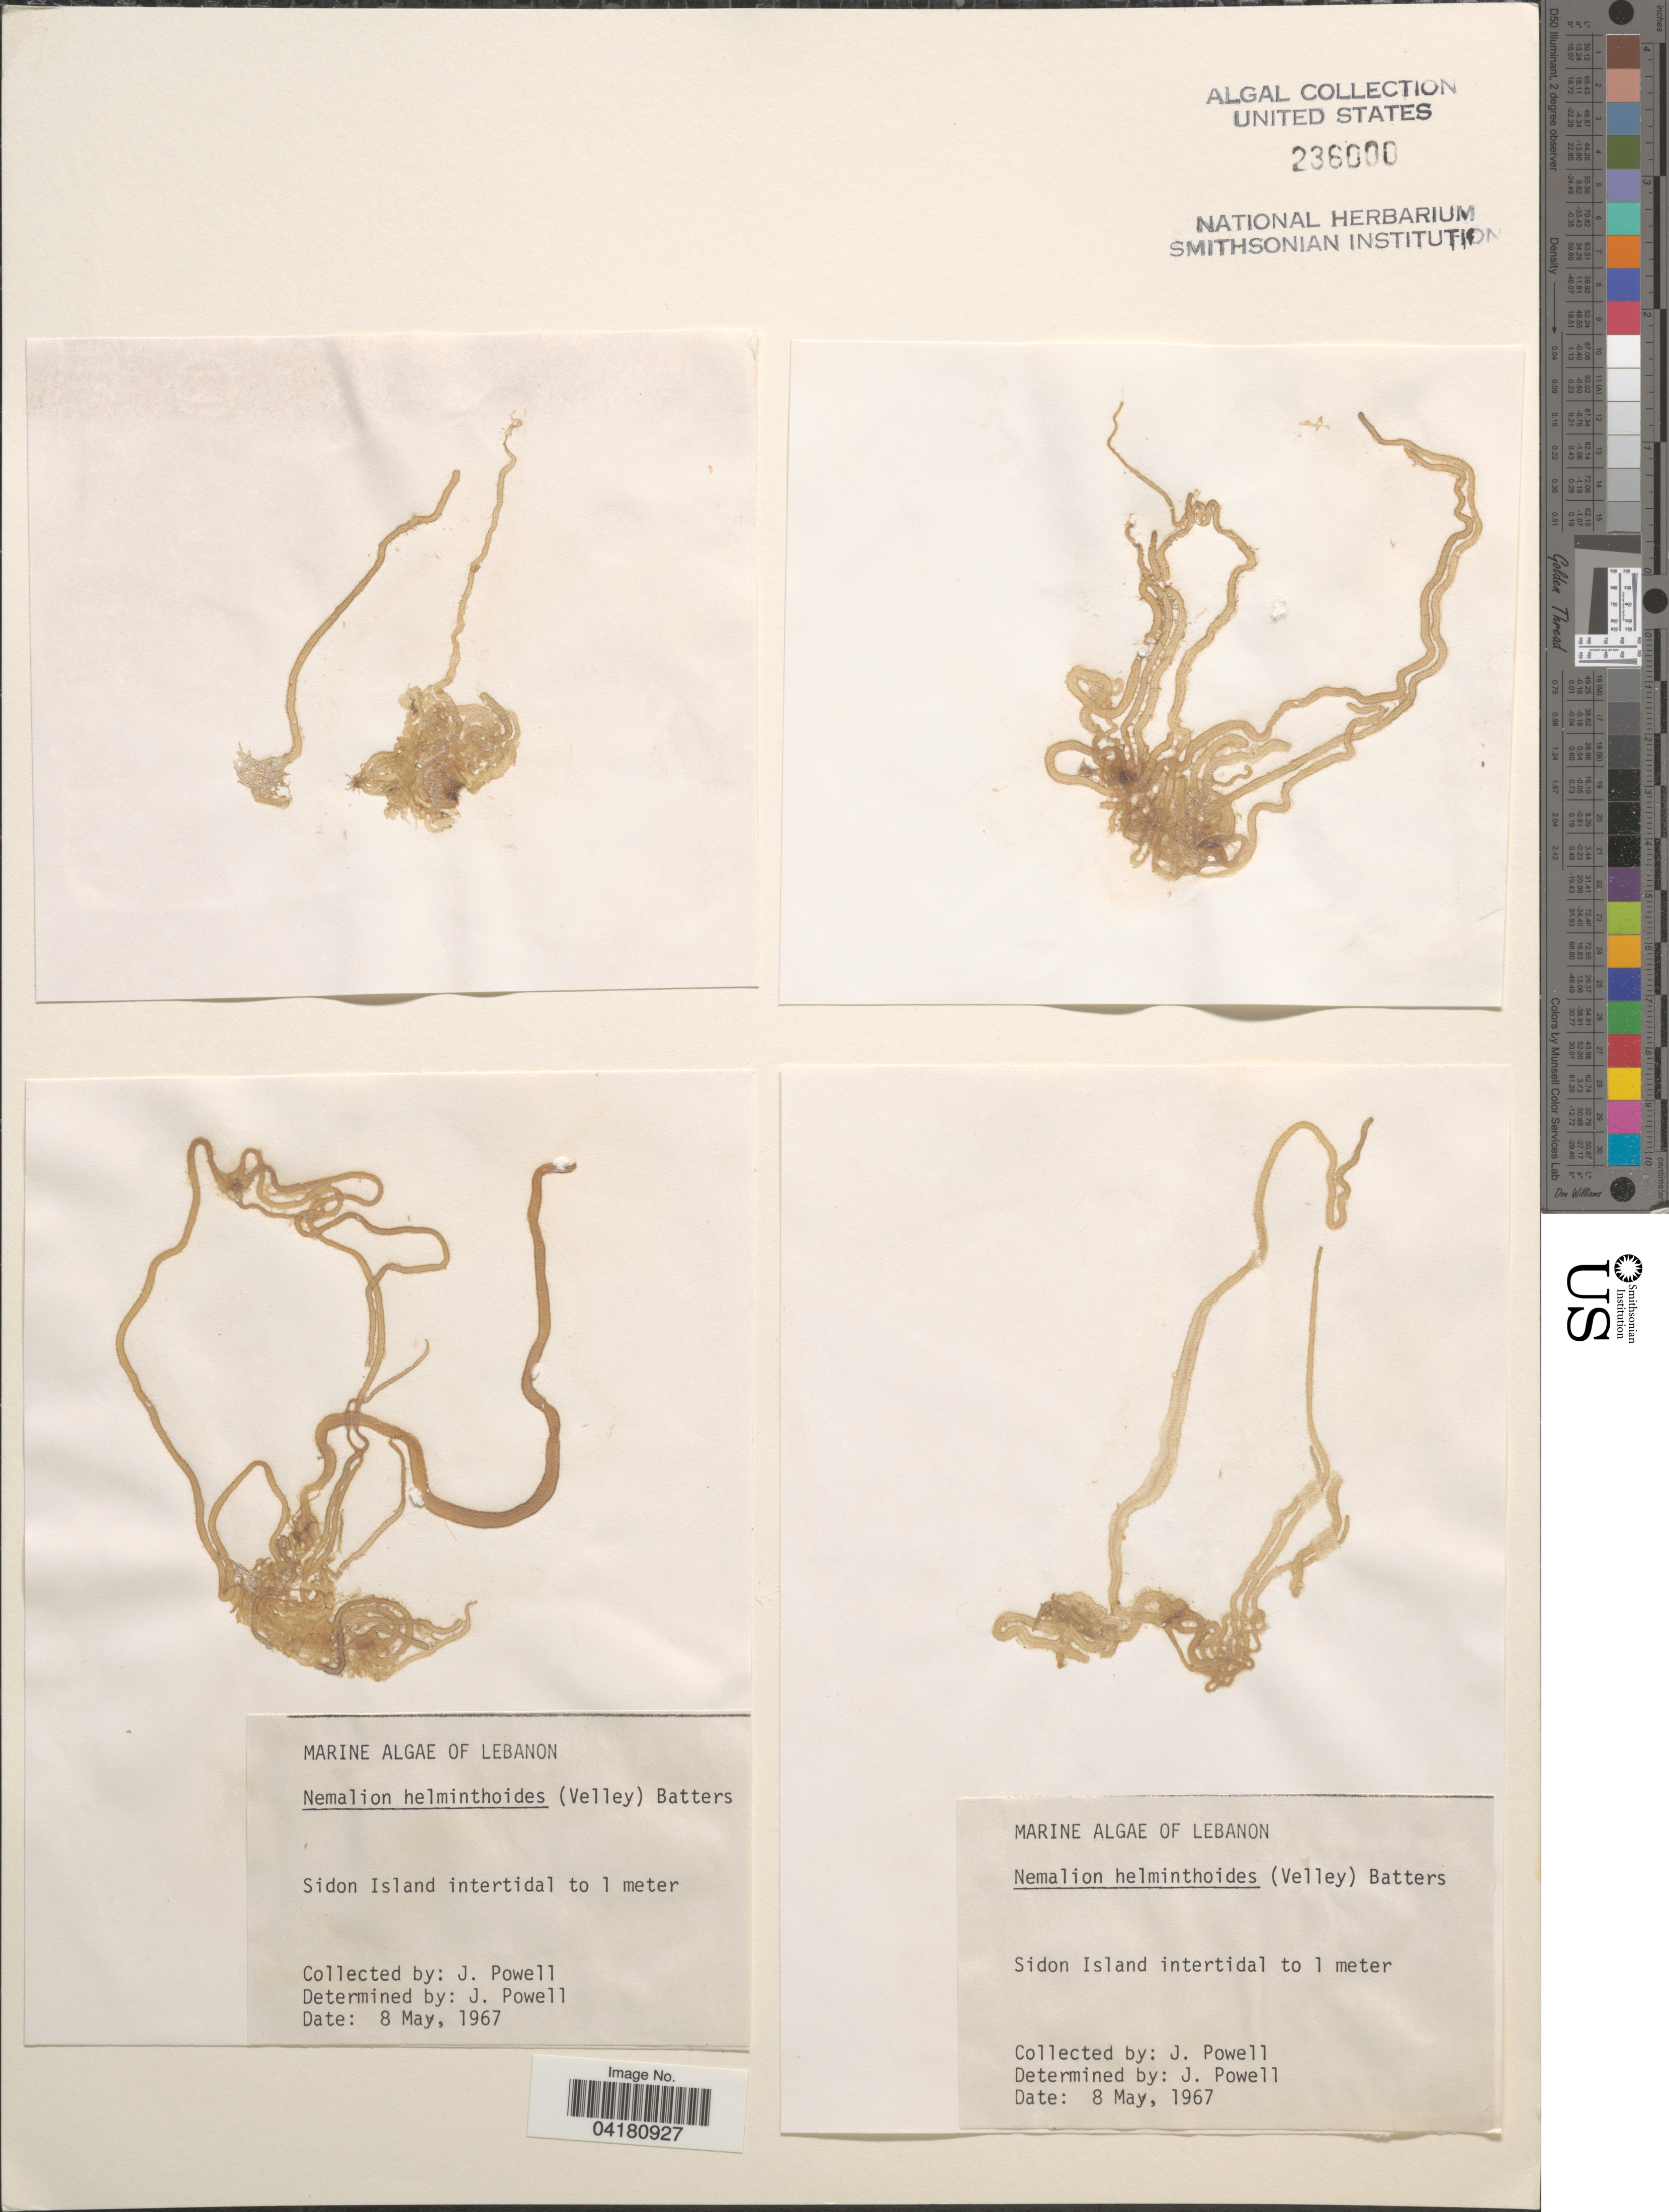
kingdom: Plantae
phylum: Rhodophyta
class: Florideophyceae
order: Nemaliales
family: Nemaliaceae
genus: Nemalion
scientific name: Nemalion multifidum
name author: (Lyngb.) Chauvin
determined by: Algae name updating Project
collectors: J. Powell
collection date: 1967-05-08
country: Lebanon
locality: Sidon Island intertidal to 1 meter.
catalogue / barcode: US 236000